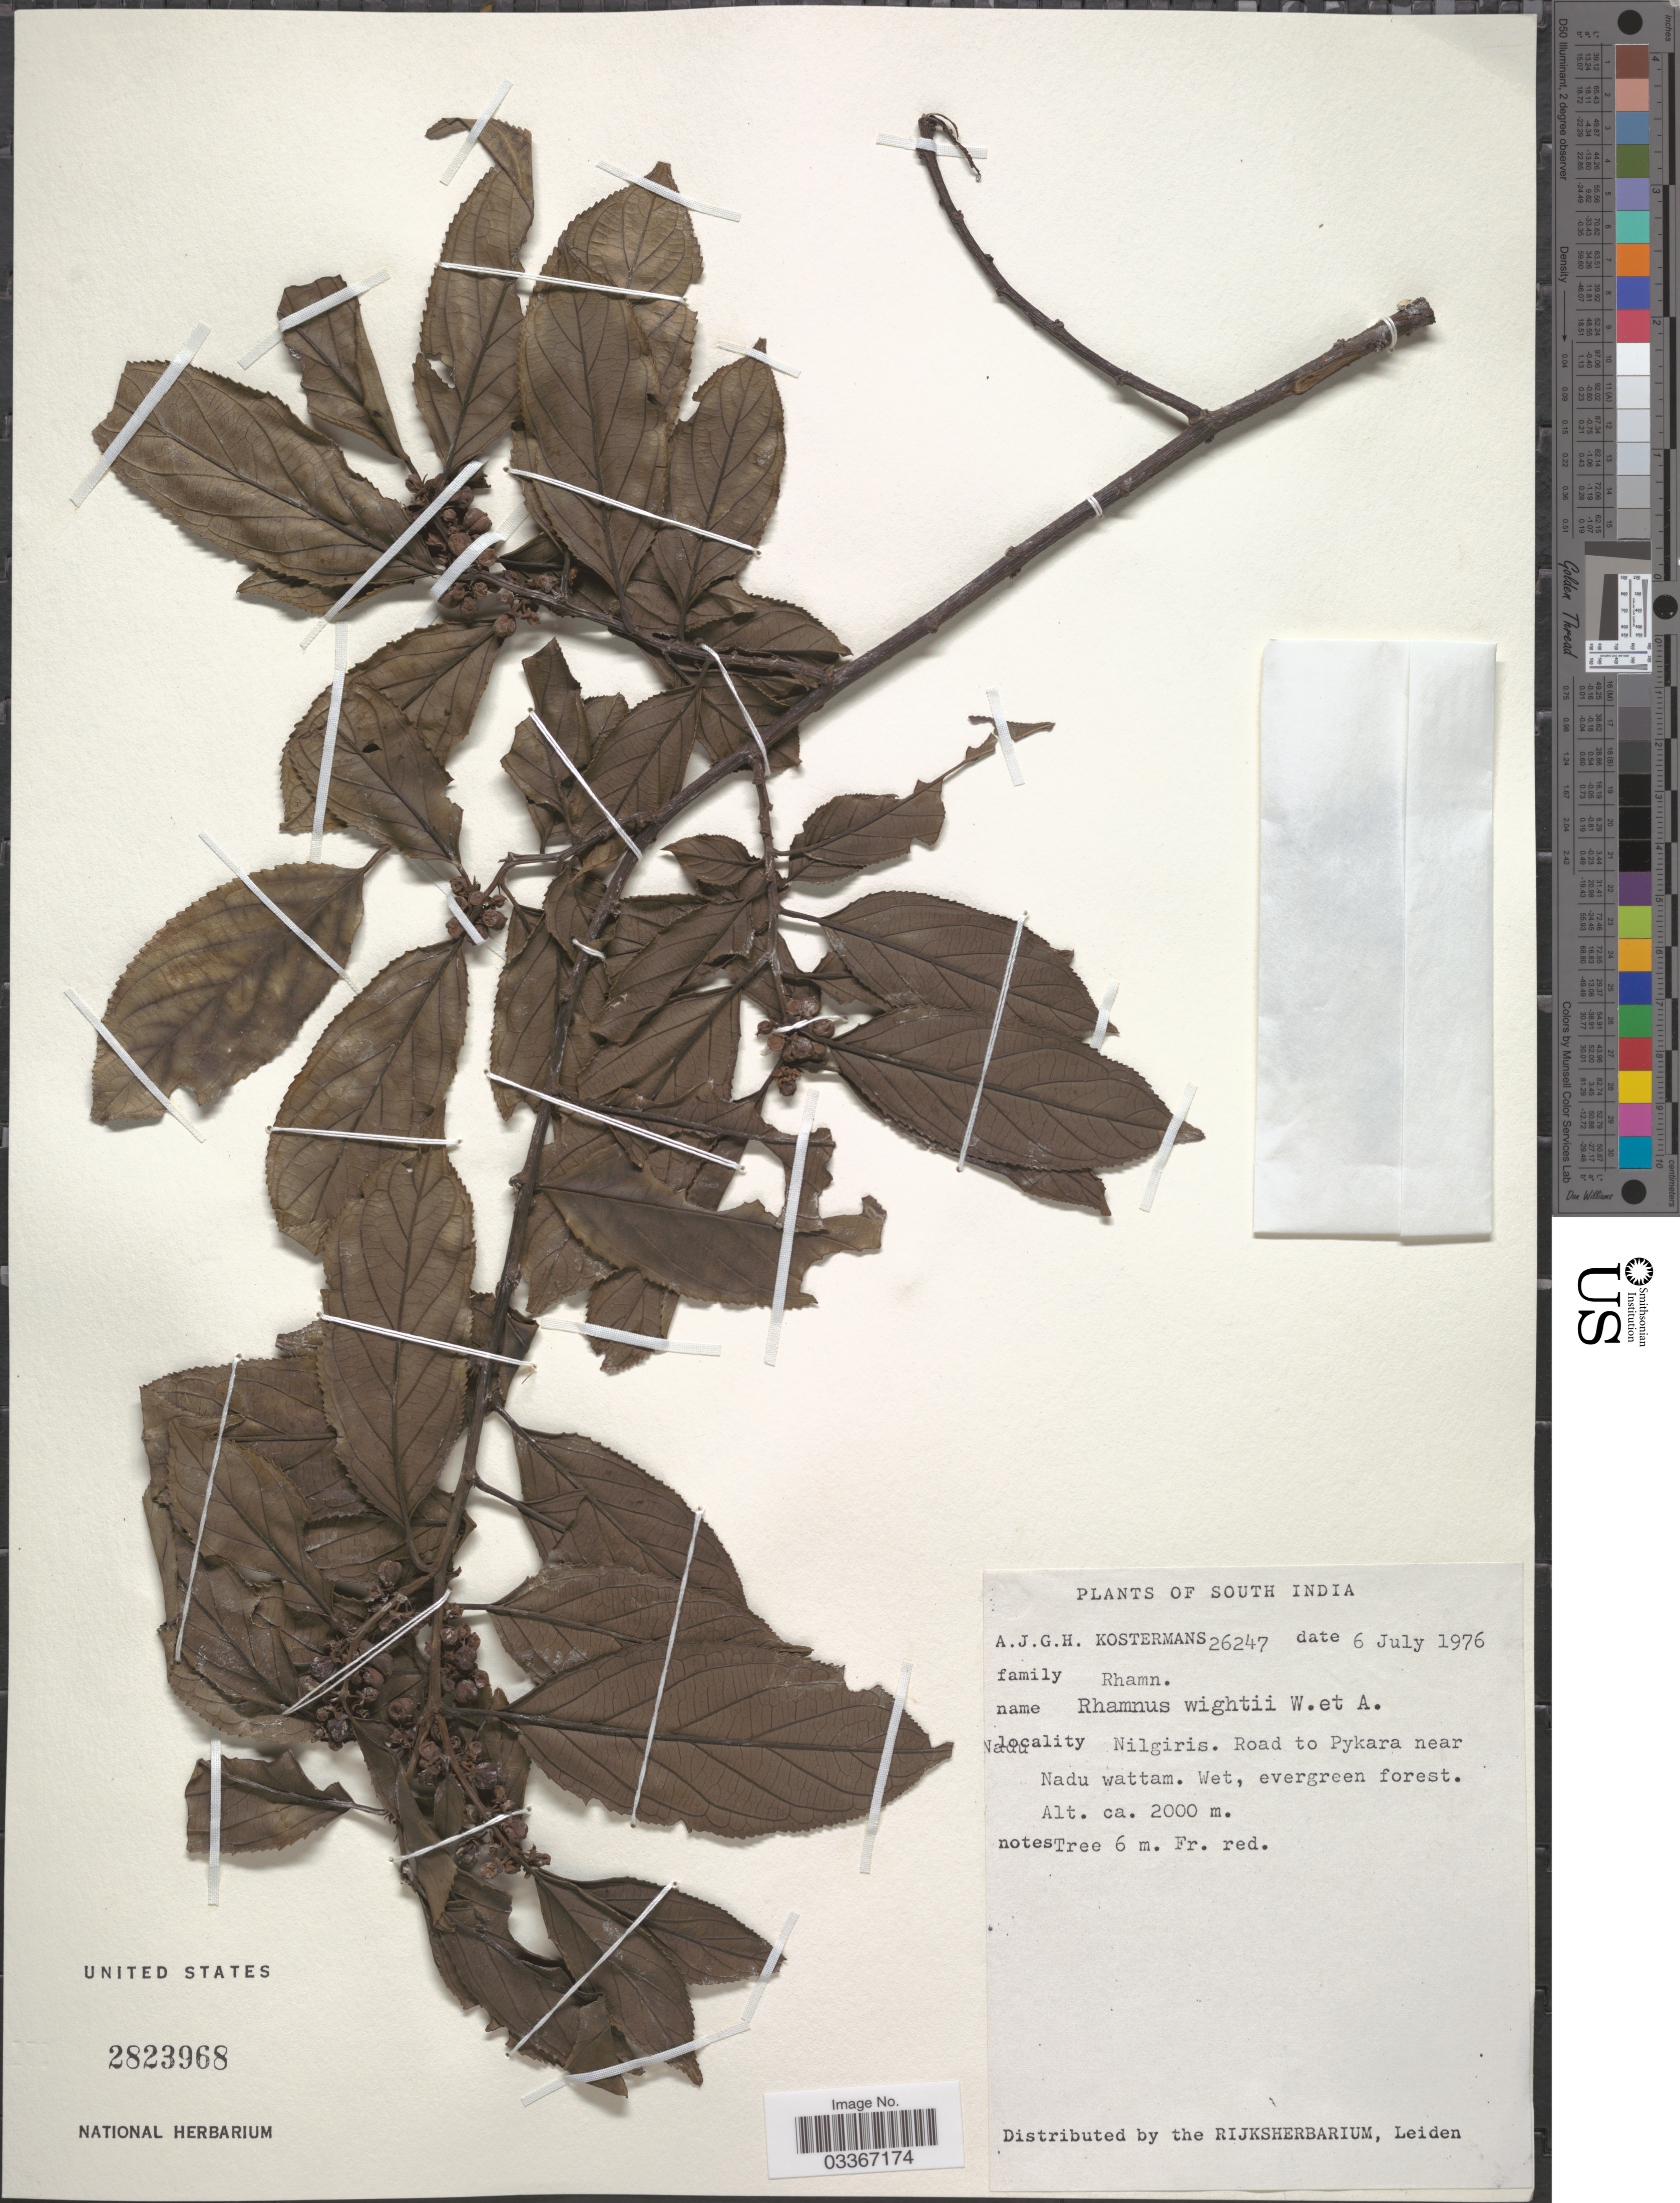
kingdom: Plantae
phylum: Tracheophyta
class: Magnoliopsida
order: Rosales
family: Rhamnaceae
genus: Rhamnus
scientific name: Rhamnus wightii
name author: Wight & Arn.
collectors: A. J. G. Kostermans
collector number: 26247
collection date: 1976-07-06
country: India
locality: South India. Nilgiris. Road to Pykara near Nadu wattam.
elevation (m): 2000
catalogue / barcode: US 2823968